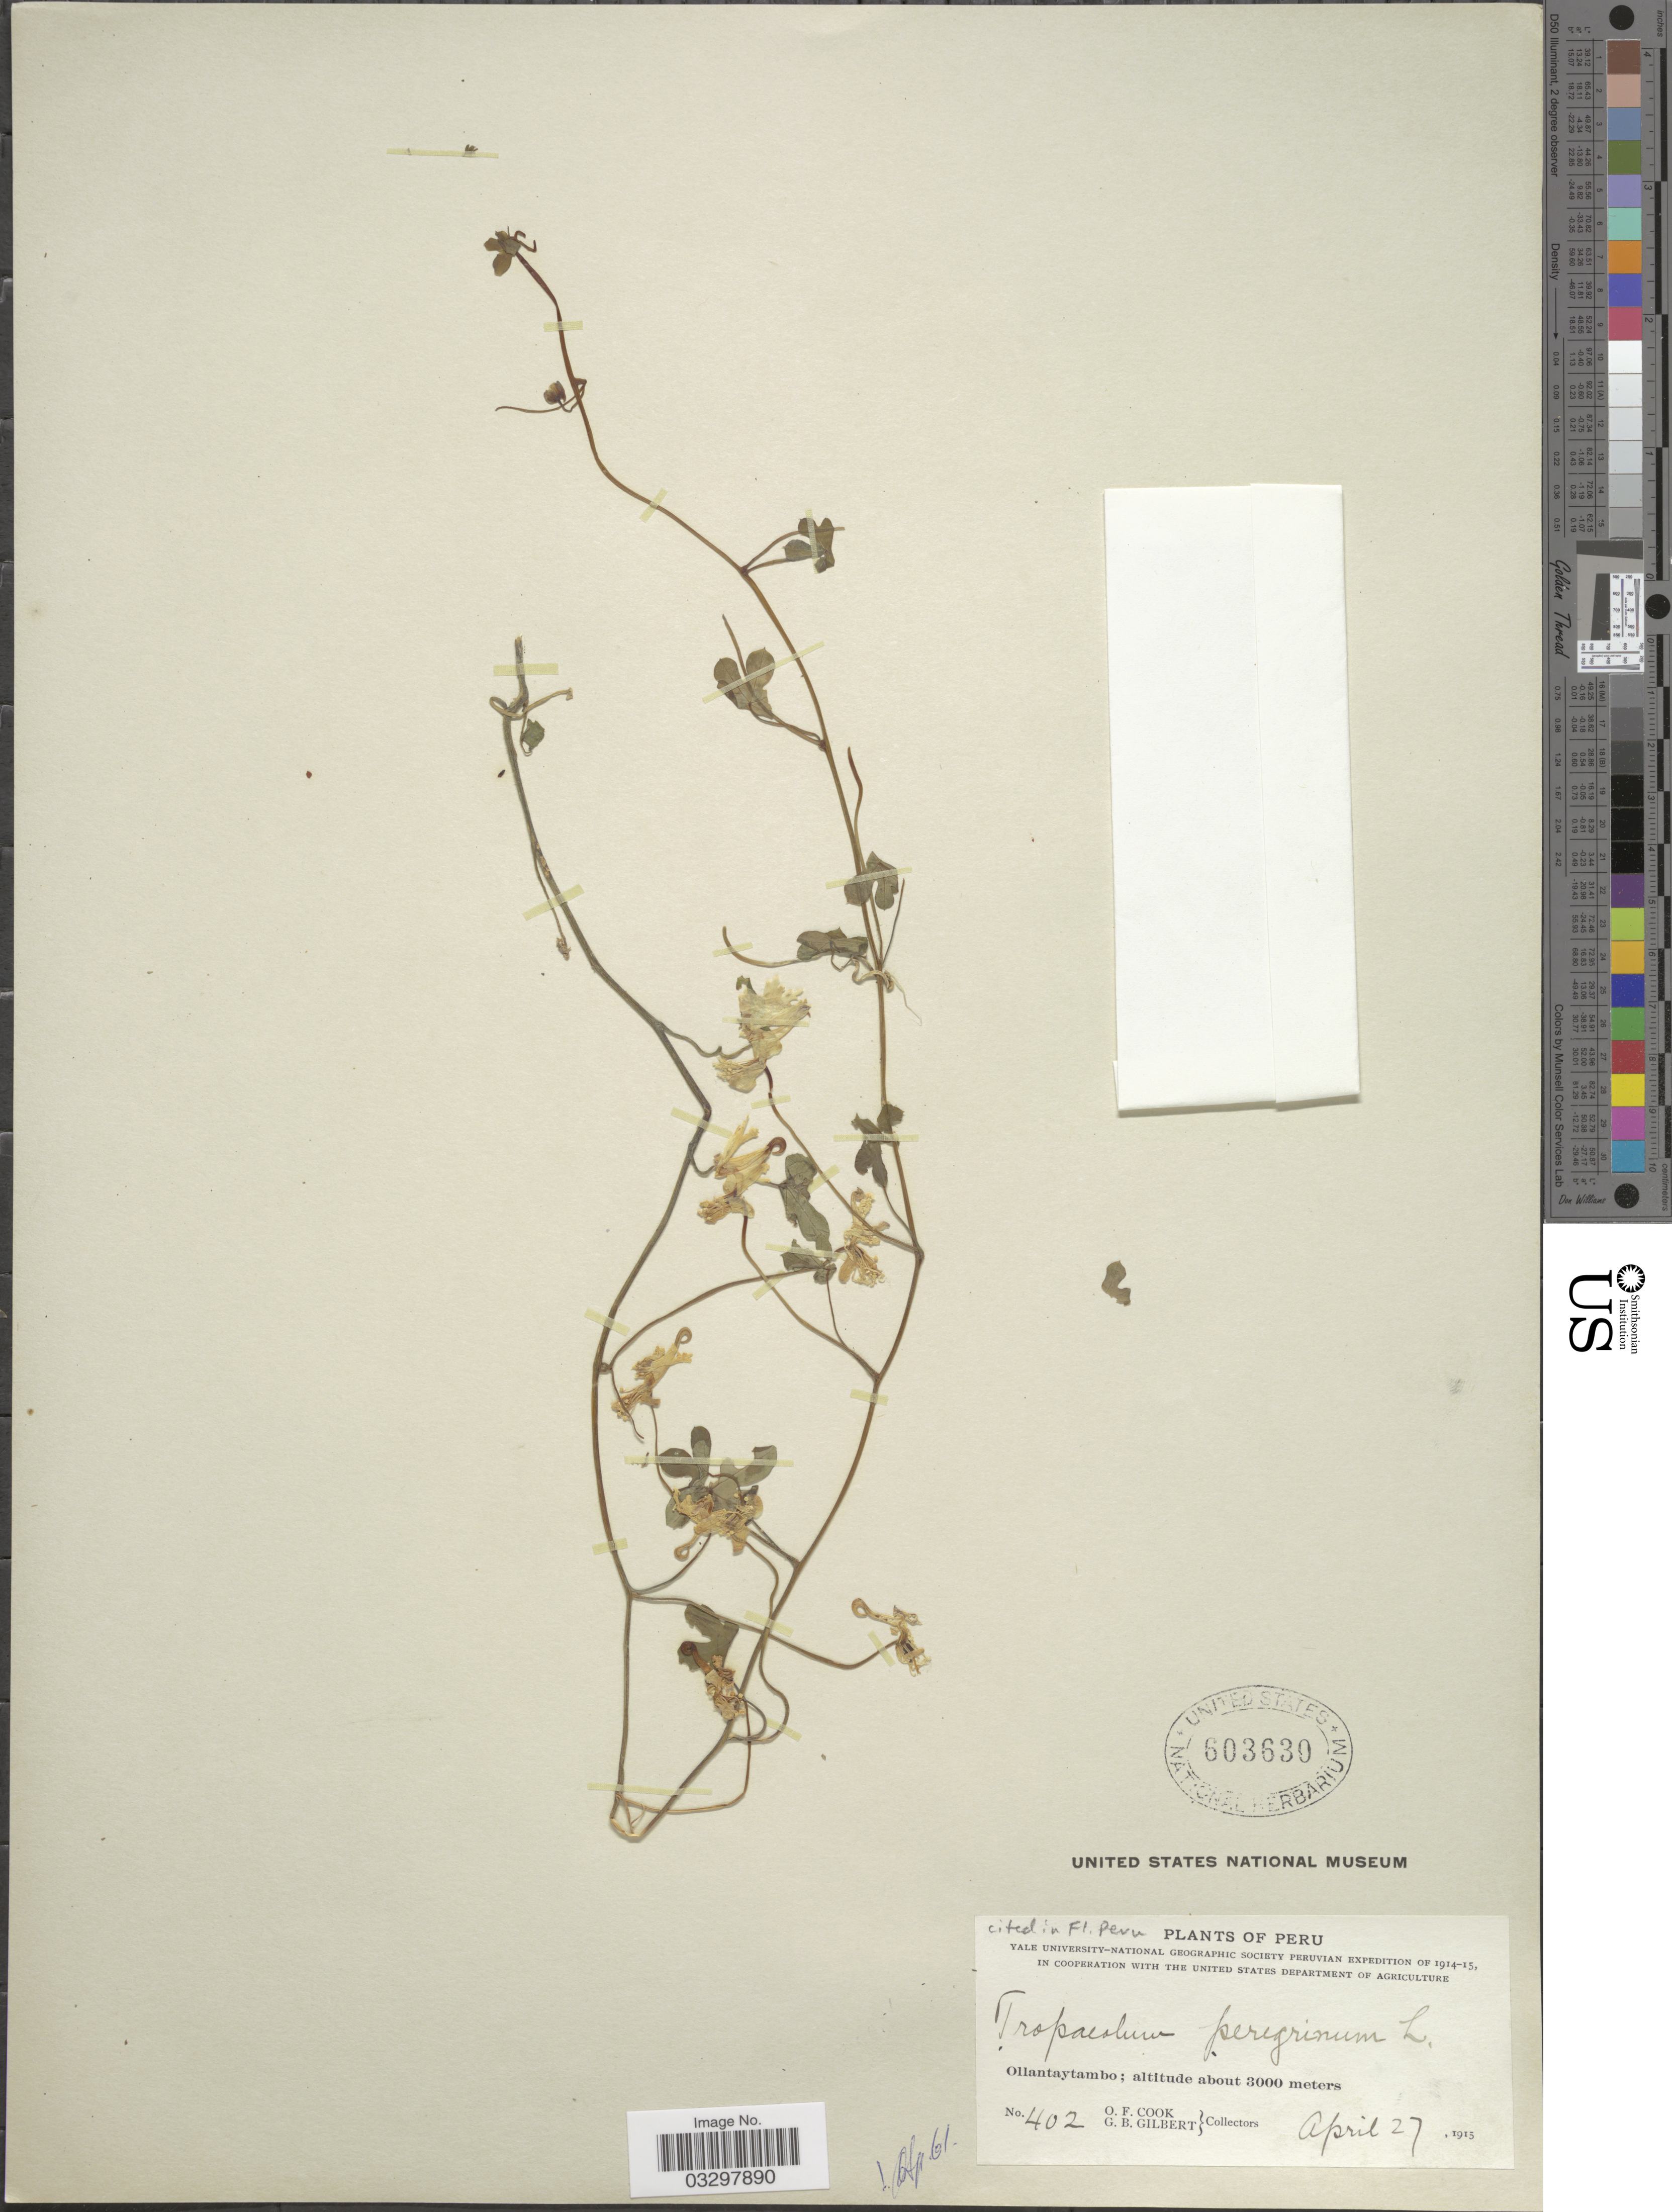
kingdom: Plantae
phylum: Tracheophyta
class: Magnoliopsida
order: Brassicales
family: Tropaeolaceae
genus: Tropaeolum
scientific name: Tropaeolum peregrinum var. peregrinum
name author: L.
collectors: O. F. Cook & G. B. Gilbert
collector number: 402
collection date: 1915-04-27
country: Peru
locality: Ollantaytambo.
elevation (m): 3000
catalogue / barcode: US 603630